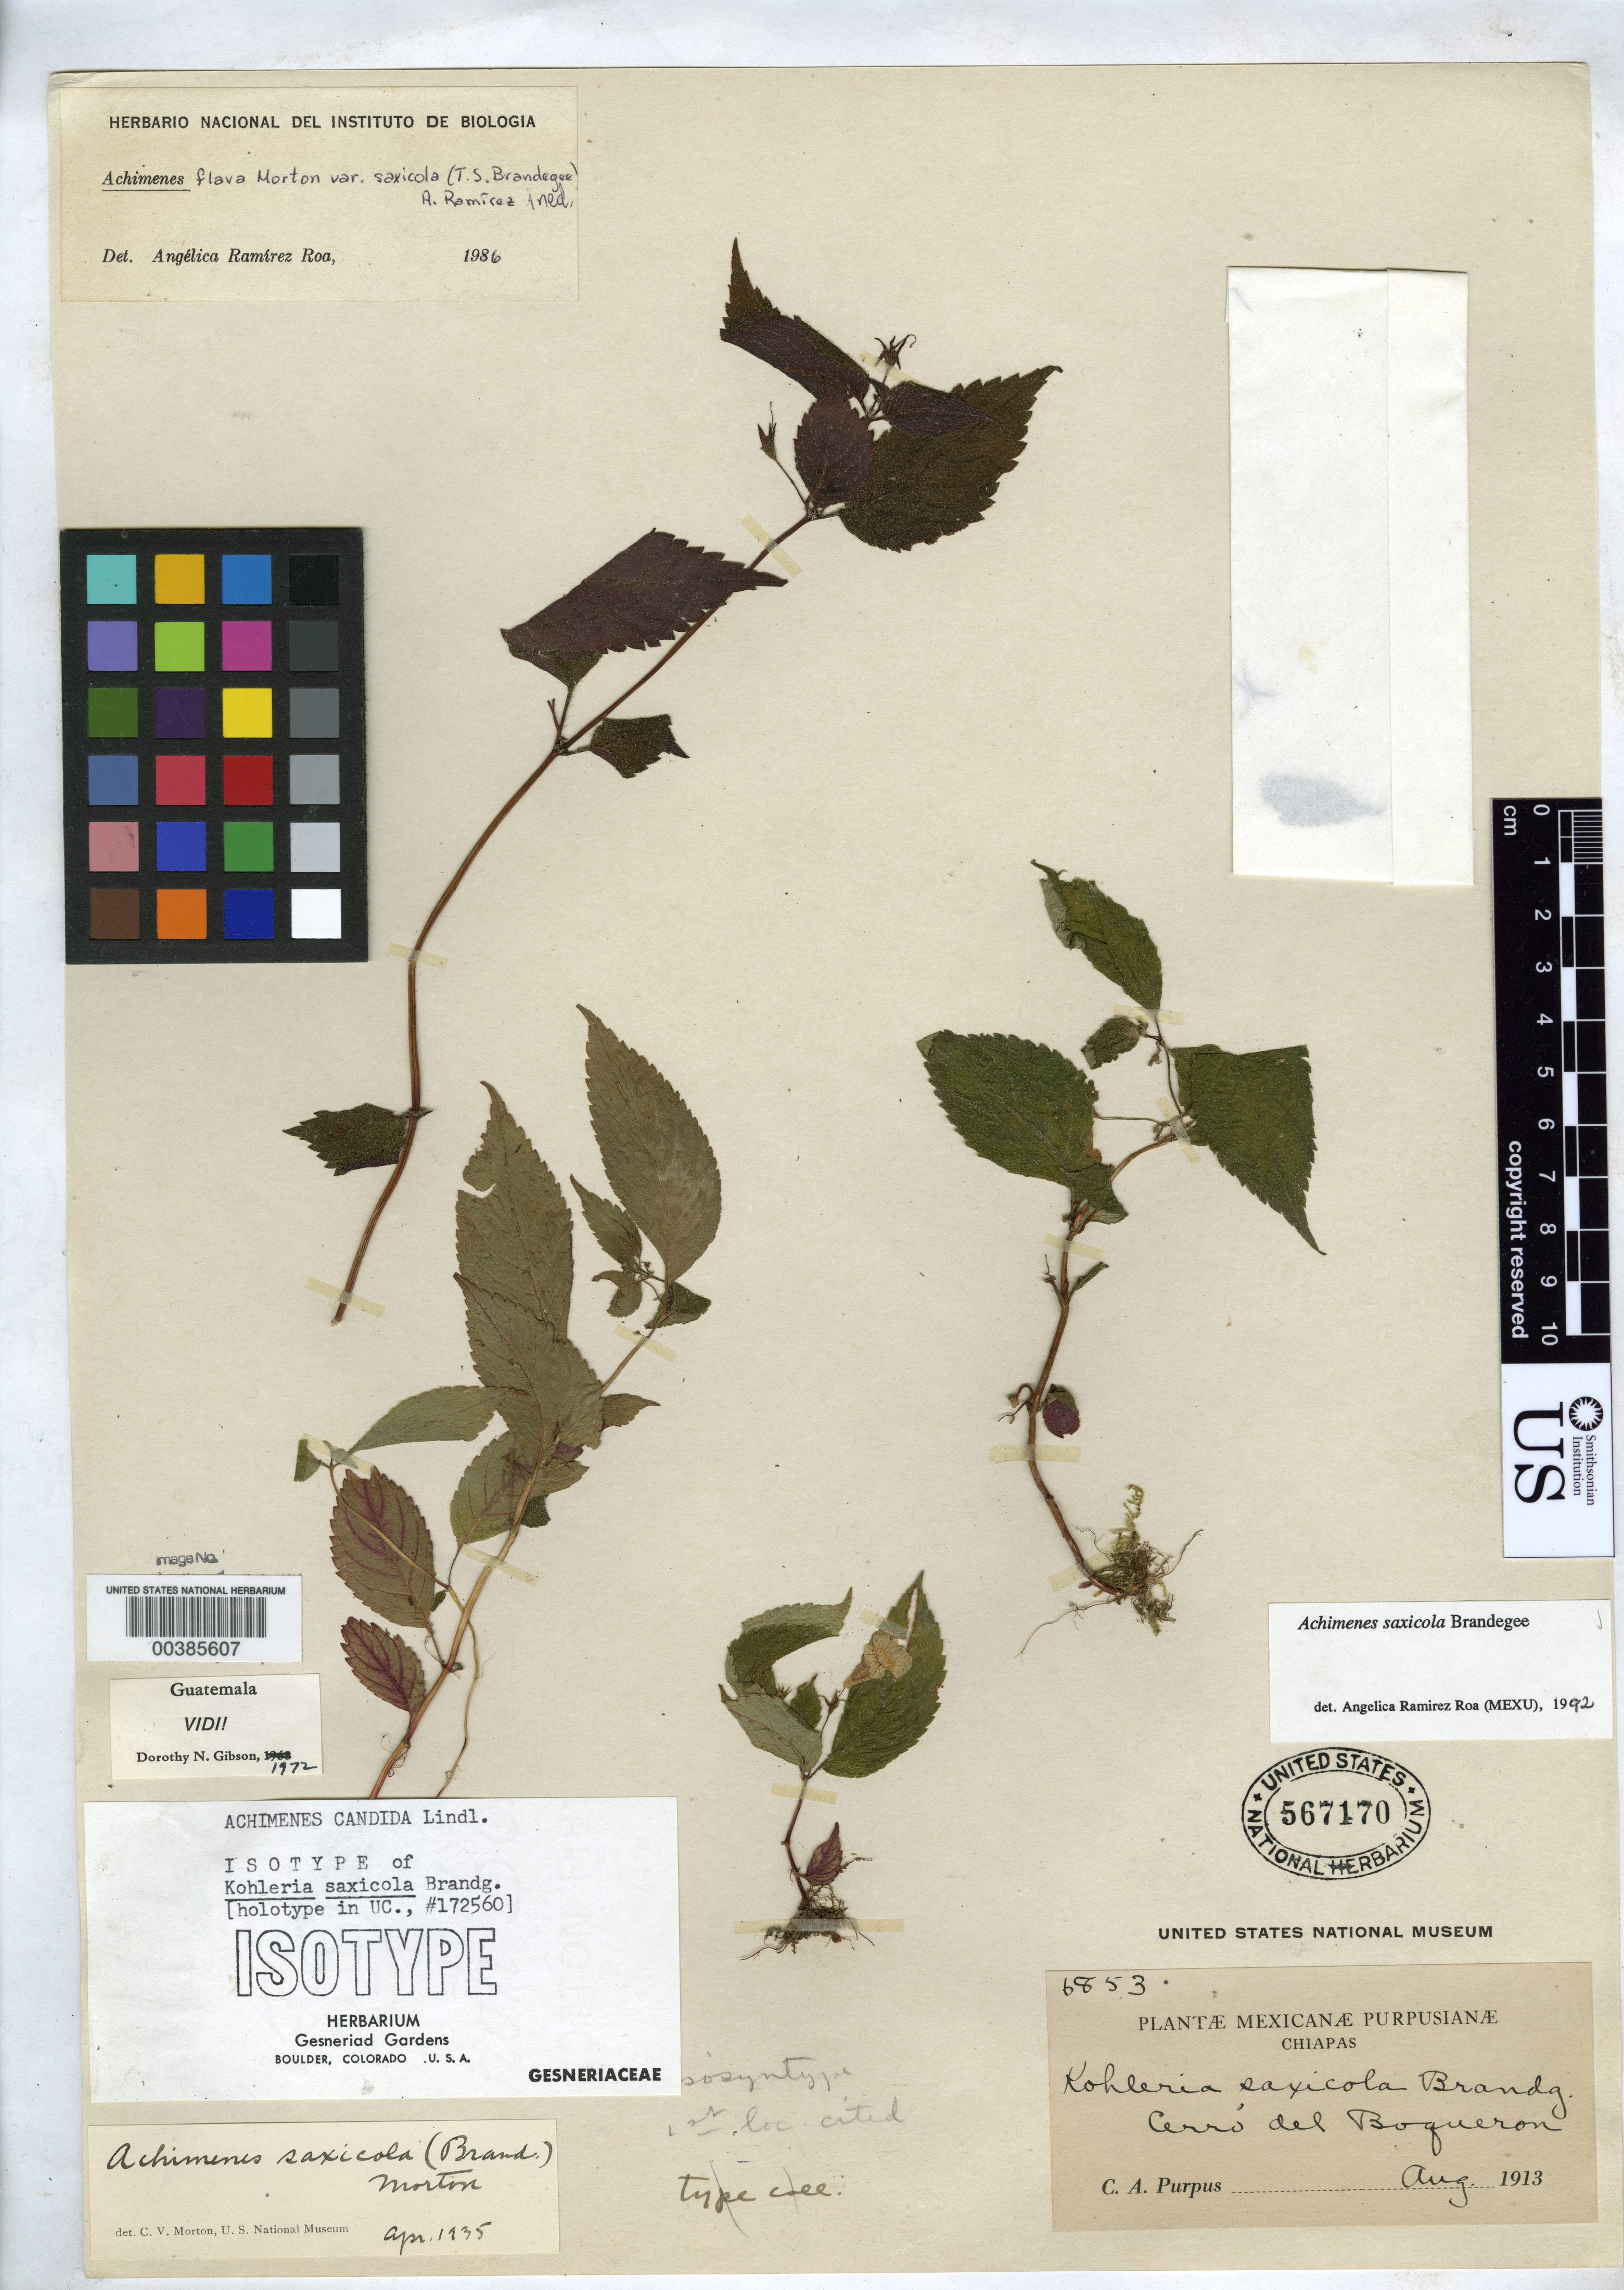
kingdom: Plantae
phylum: Tracheophyta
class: Magnoliopsida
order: Lamiales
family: Gesneriaceae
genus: Kohleria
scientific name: Kohleria saxicola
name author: Brandegee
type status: Isotype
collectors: C. A. Purpus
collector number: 6853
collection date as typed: Aug 1913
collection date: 1913-08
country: Mexico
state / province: Chiapas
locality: Cerro del Boqueron.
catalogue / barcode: US 567170